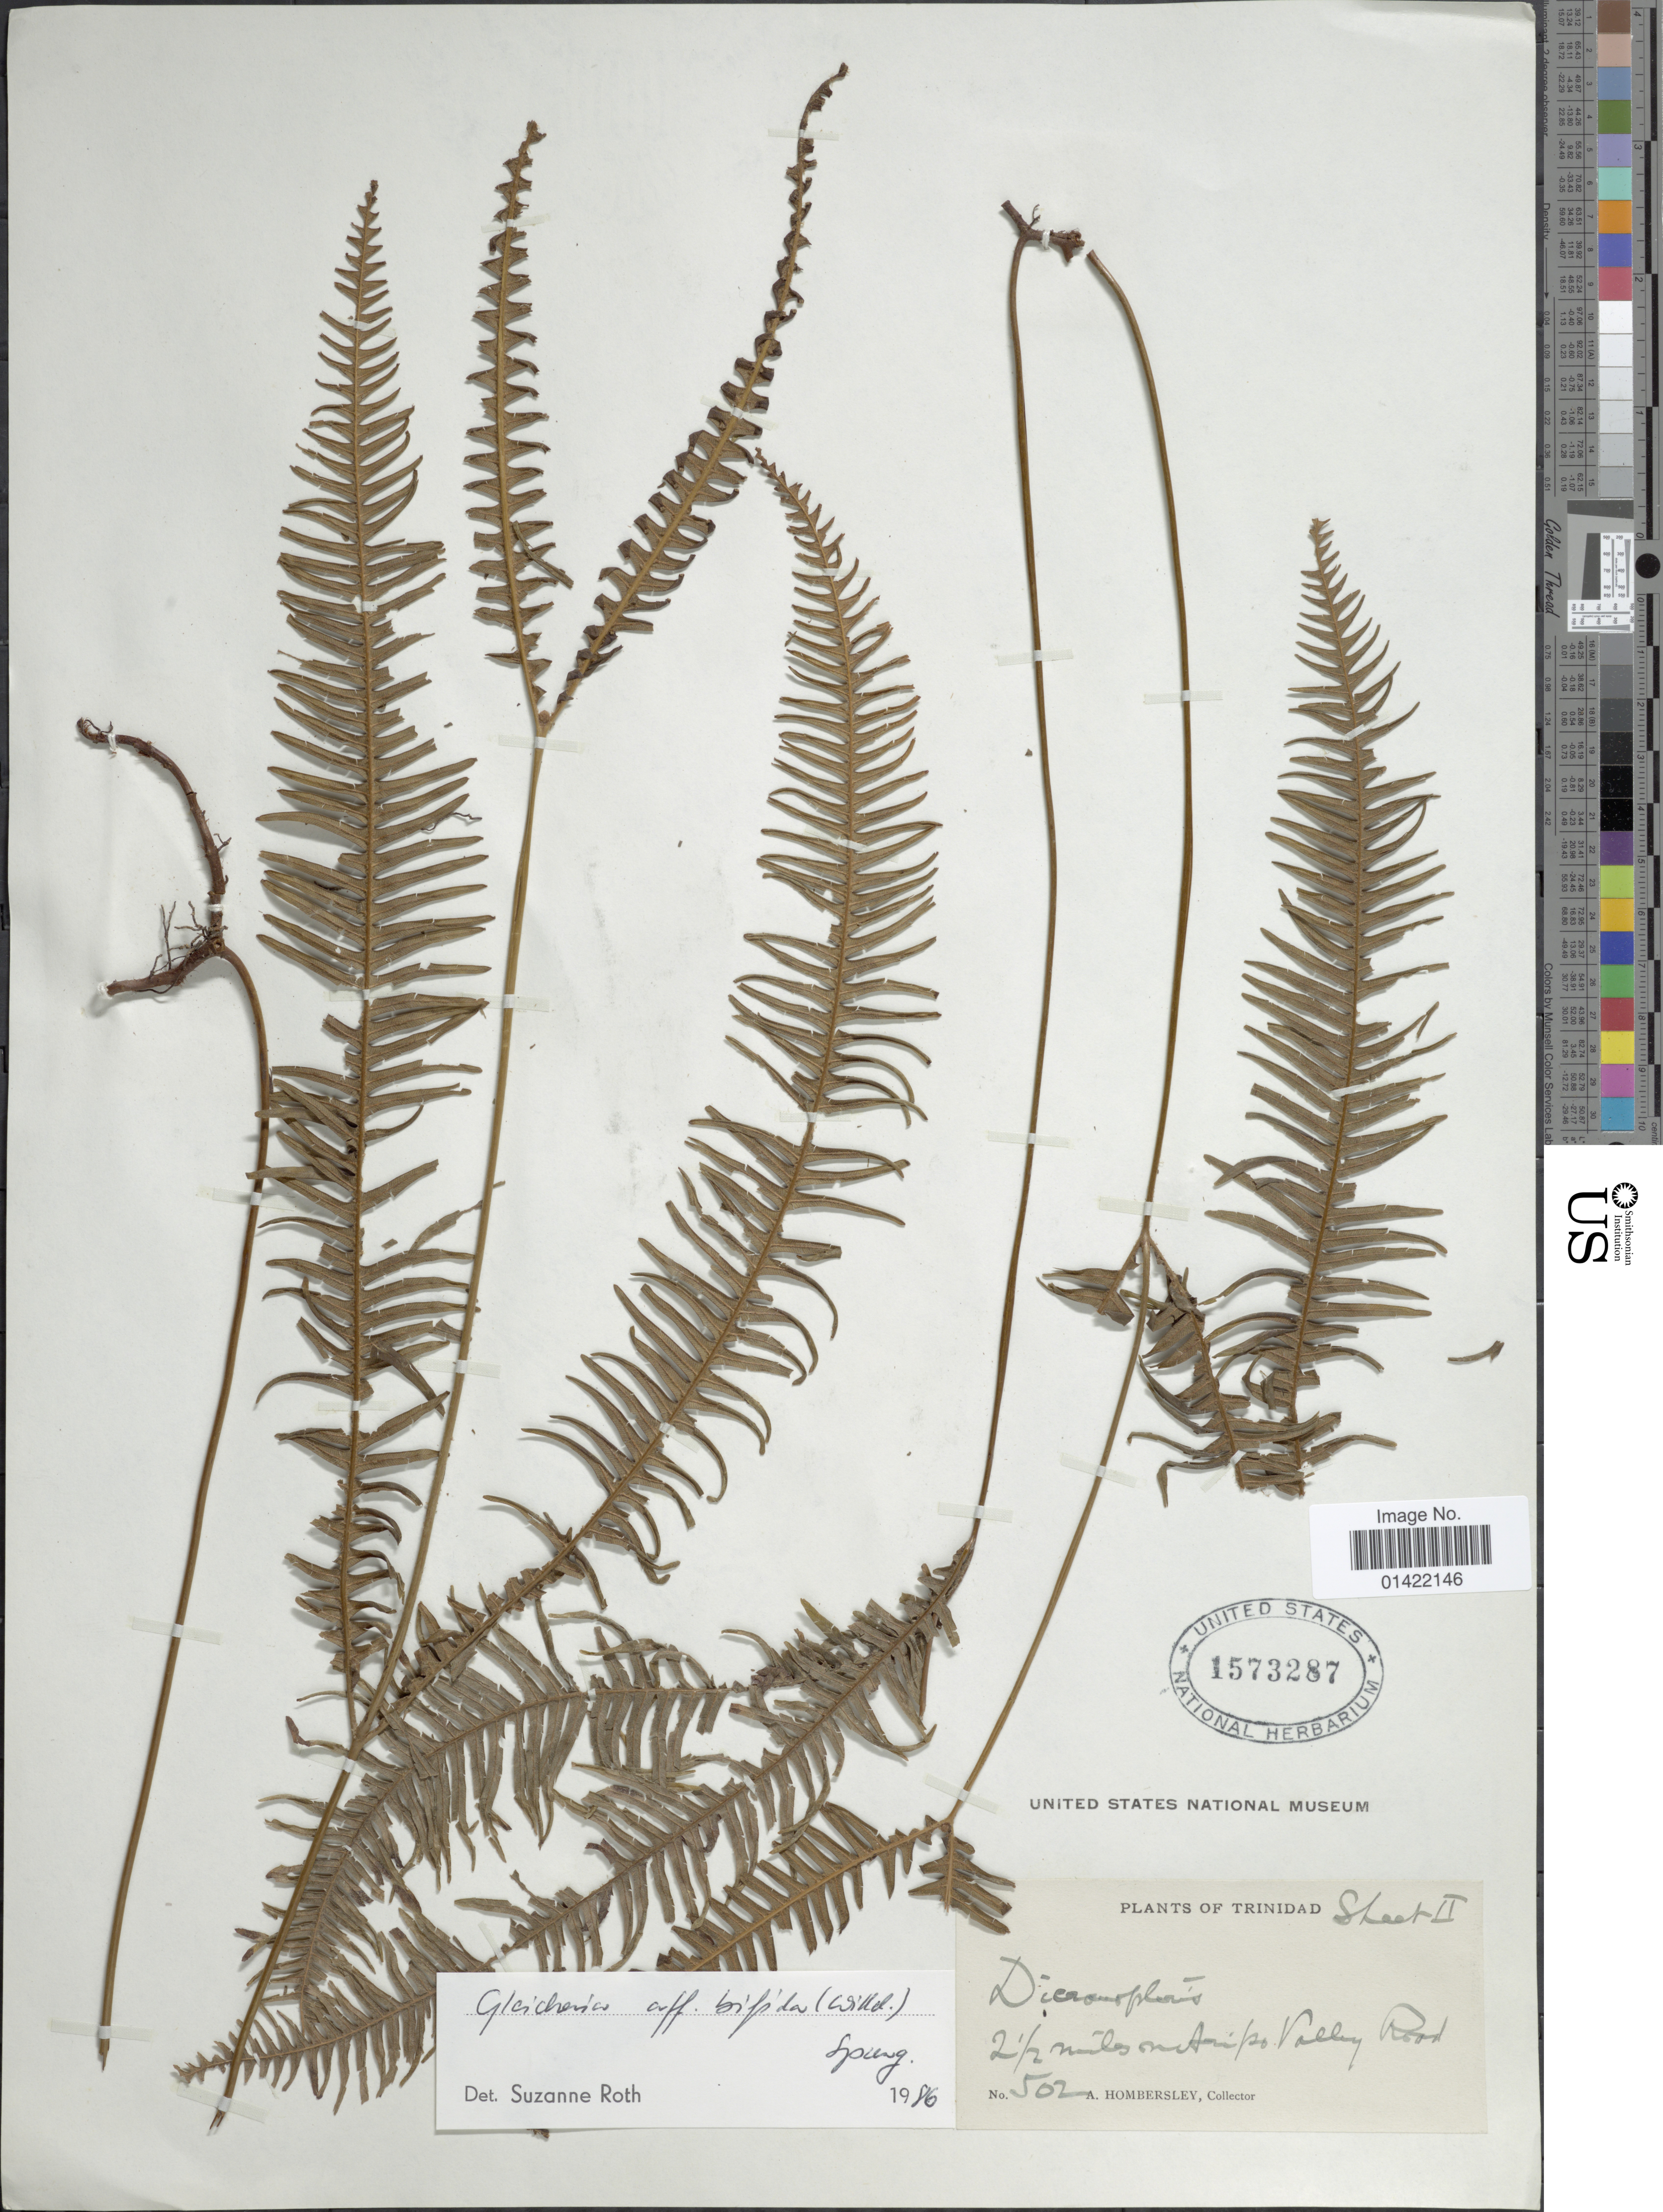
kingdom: Plantae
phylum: Tracheophyta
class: Polypodiopsida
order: Gleicheniales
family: Gleicheniaceae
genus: Sticherus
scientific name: Sticherus bifidus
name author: (Willd.) Ching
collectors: A. Hombersley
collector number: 502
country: Trinidad and Tobago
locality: Trinidad. 2½ miles on Aripo Valley Road.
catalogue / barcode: US 1573287